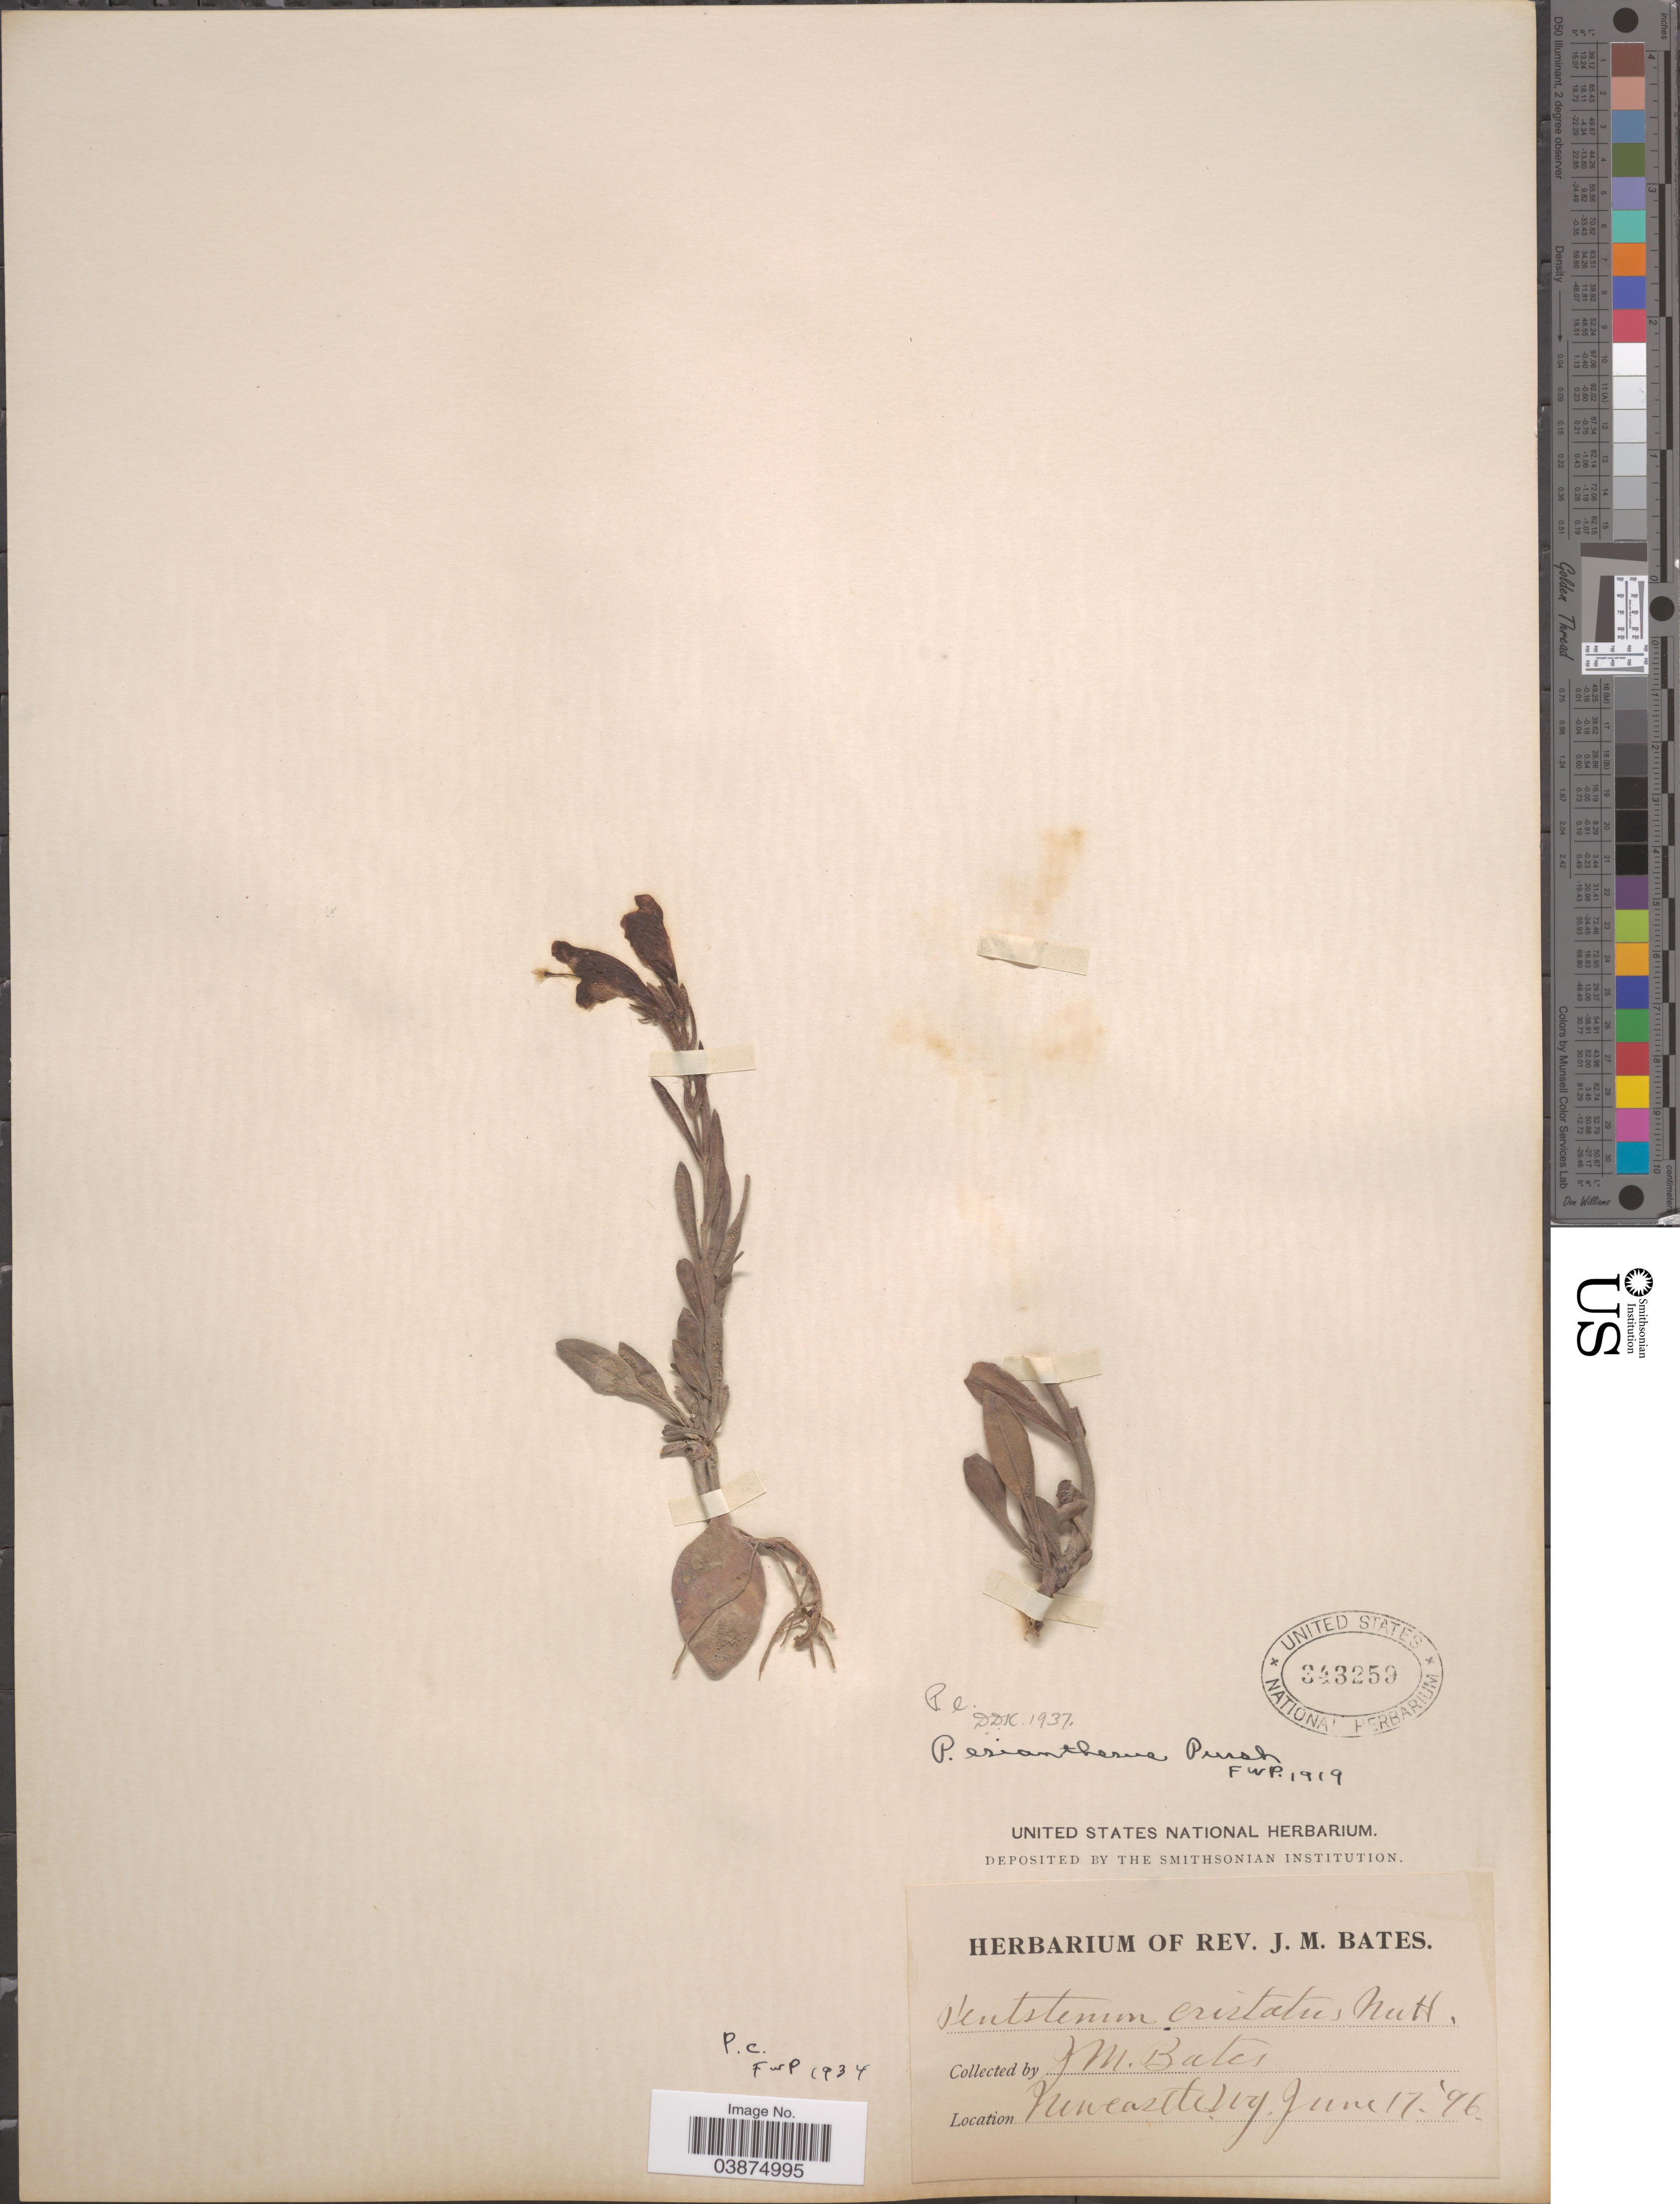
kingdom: Plantae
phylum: Tracheophyta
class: Magnoliopsida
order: Lamiales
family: Plantaginaceae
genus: Penstemon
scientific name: Penstemon eriantherus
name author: Pursh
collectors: J. Bates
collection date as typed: Transcribed d/m/y: 17/6/96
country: United States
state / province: New York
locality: New Castle.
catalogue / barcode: US 343259